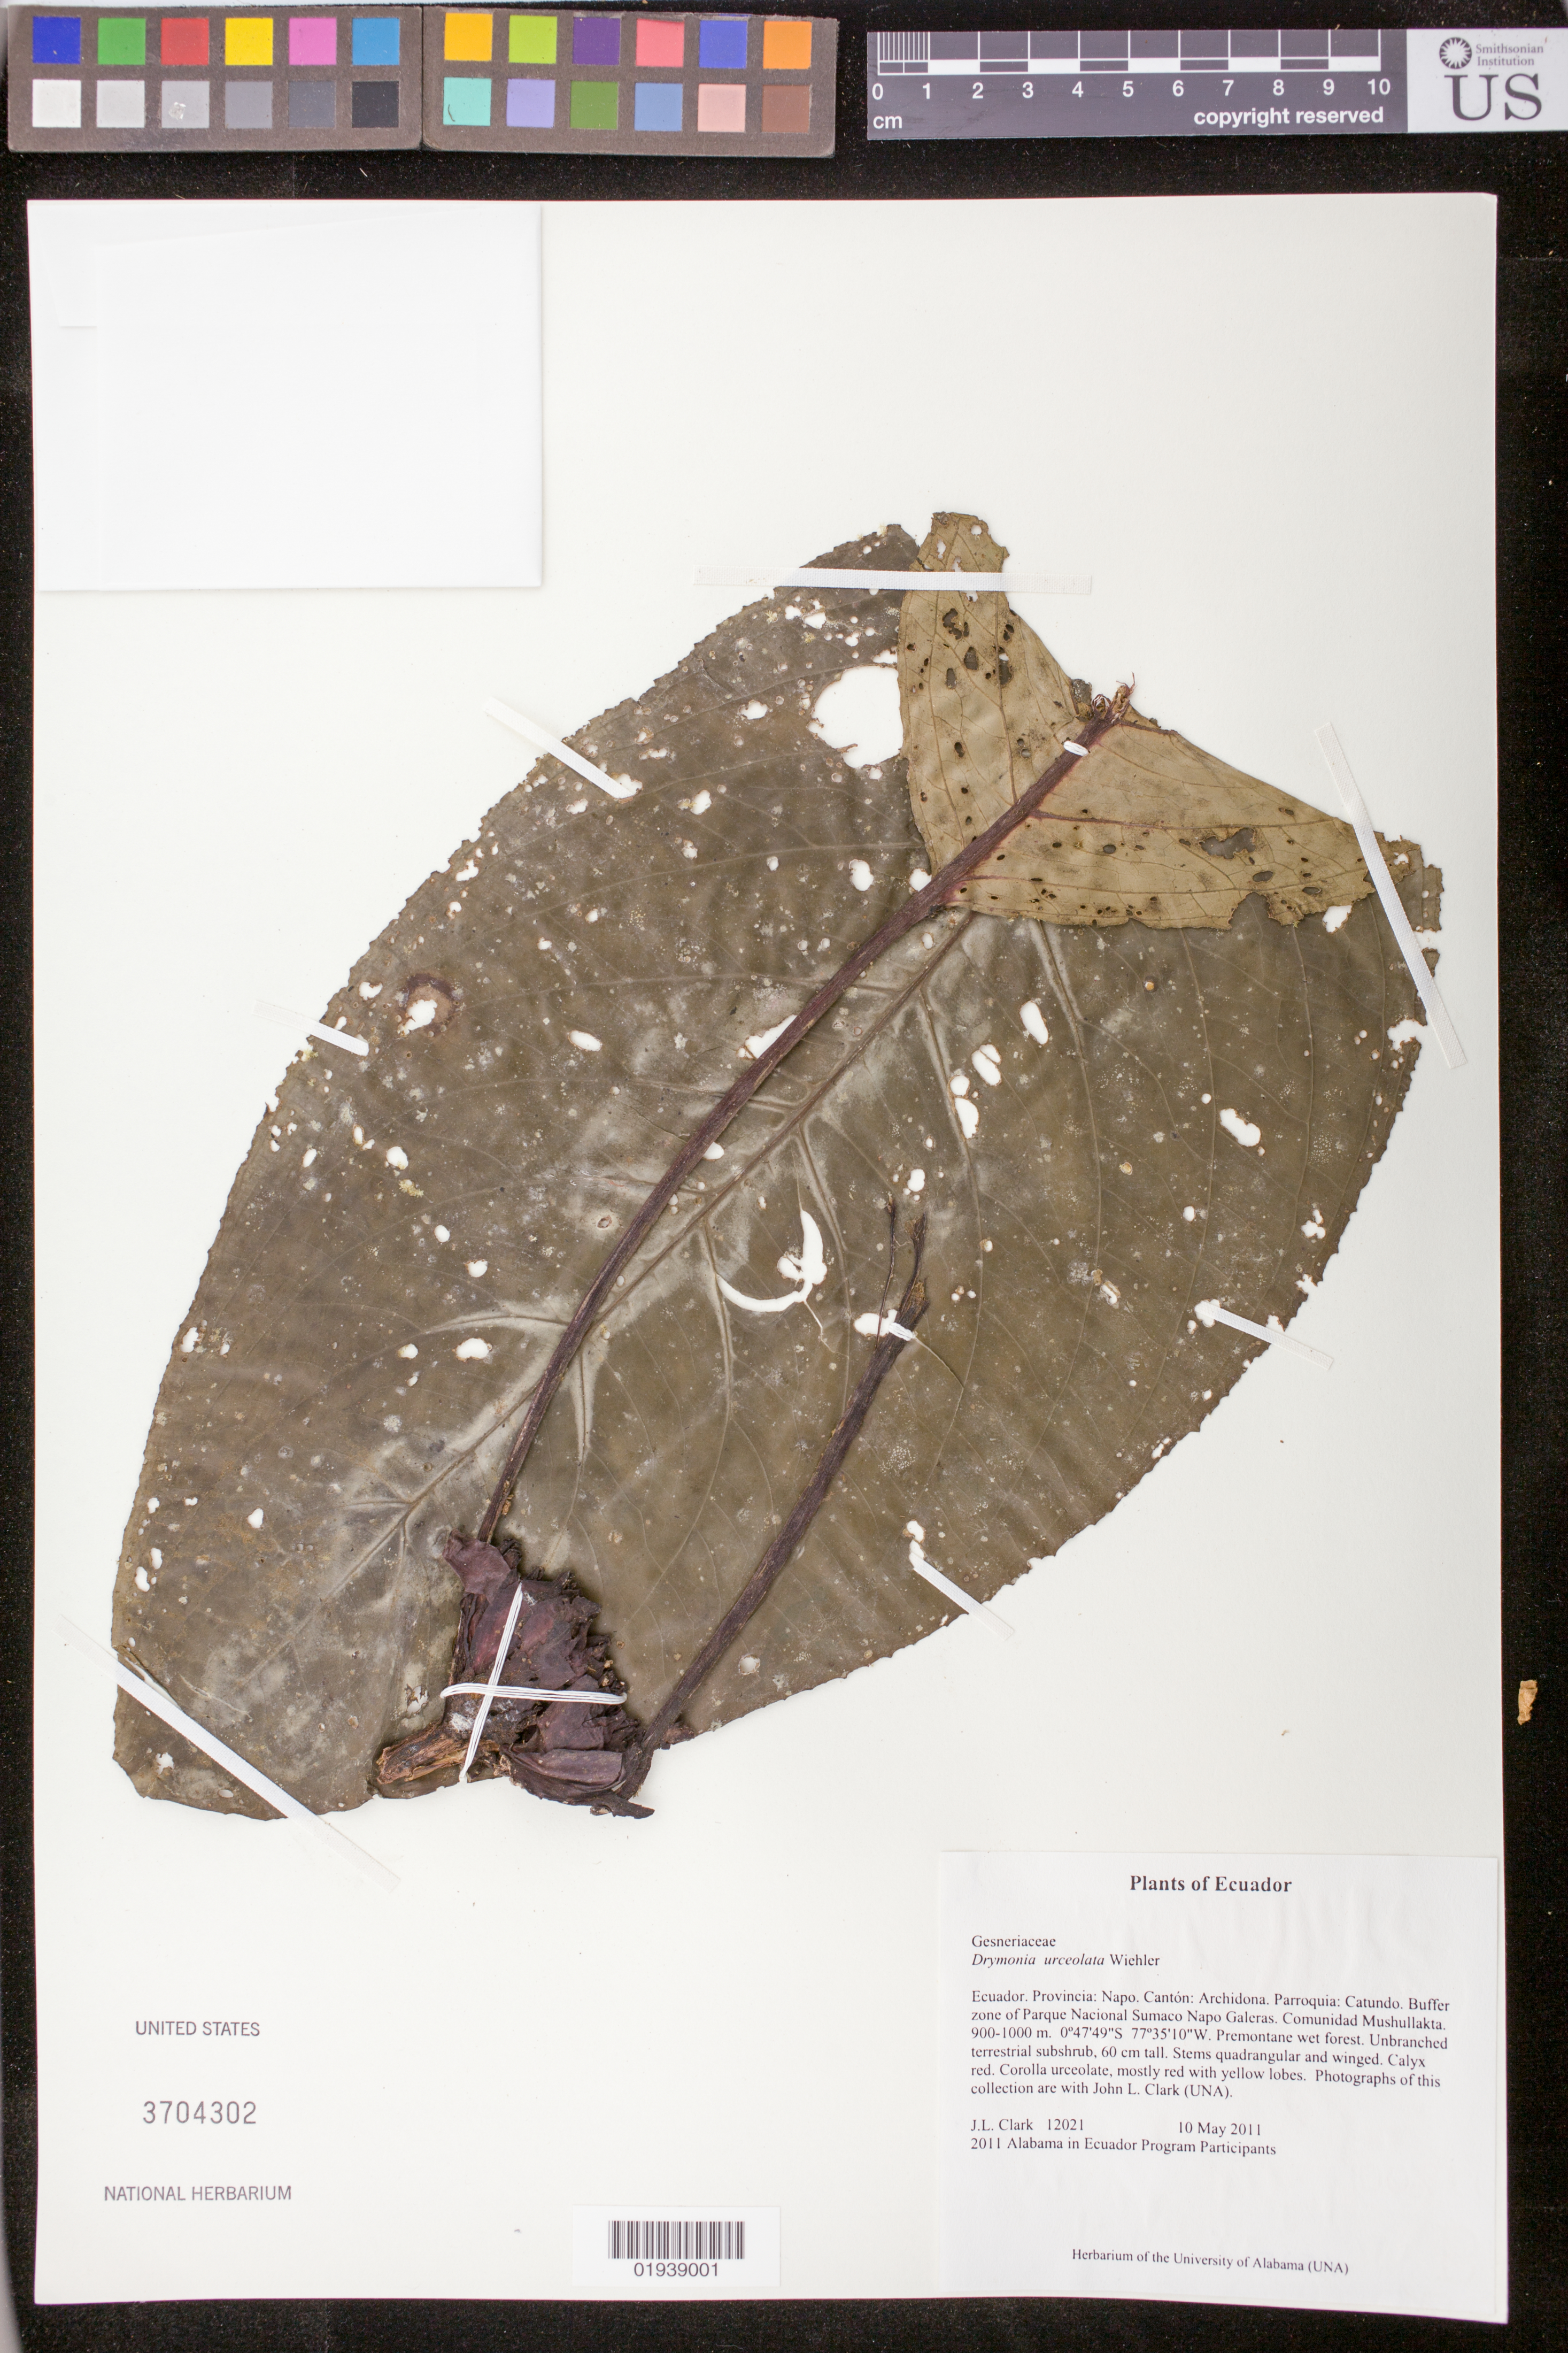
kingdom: Plantae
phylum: Tracheophyta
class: Magnoliopsida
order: Lamiales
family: Gesneriaceae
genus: Drymonia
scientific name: Drymonia urceolata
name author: Wiehler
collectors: J. L. Clark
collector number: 12021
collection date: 2011-05-10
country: Ecuador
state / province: Napo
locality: Canton Archidona, Parroquia Catundo, Buffer zone of Parque National Sumaco Napo Galeras. Communidad Mushullakta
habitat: Premontane wet forest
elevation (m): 900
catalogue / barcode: US 3704302